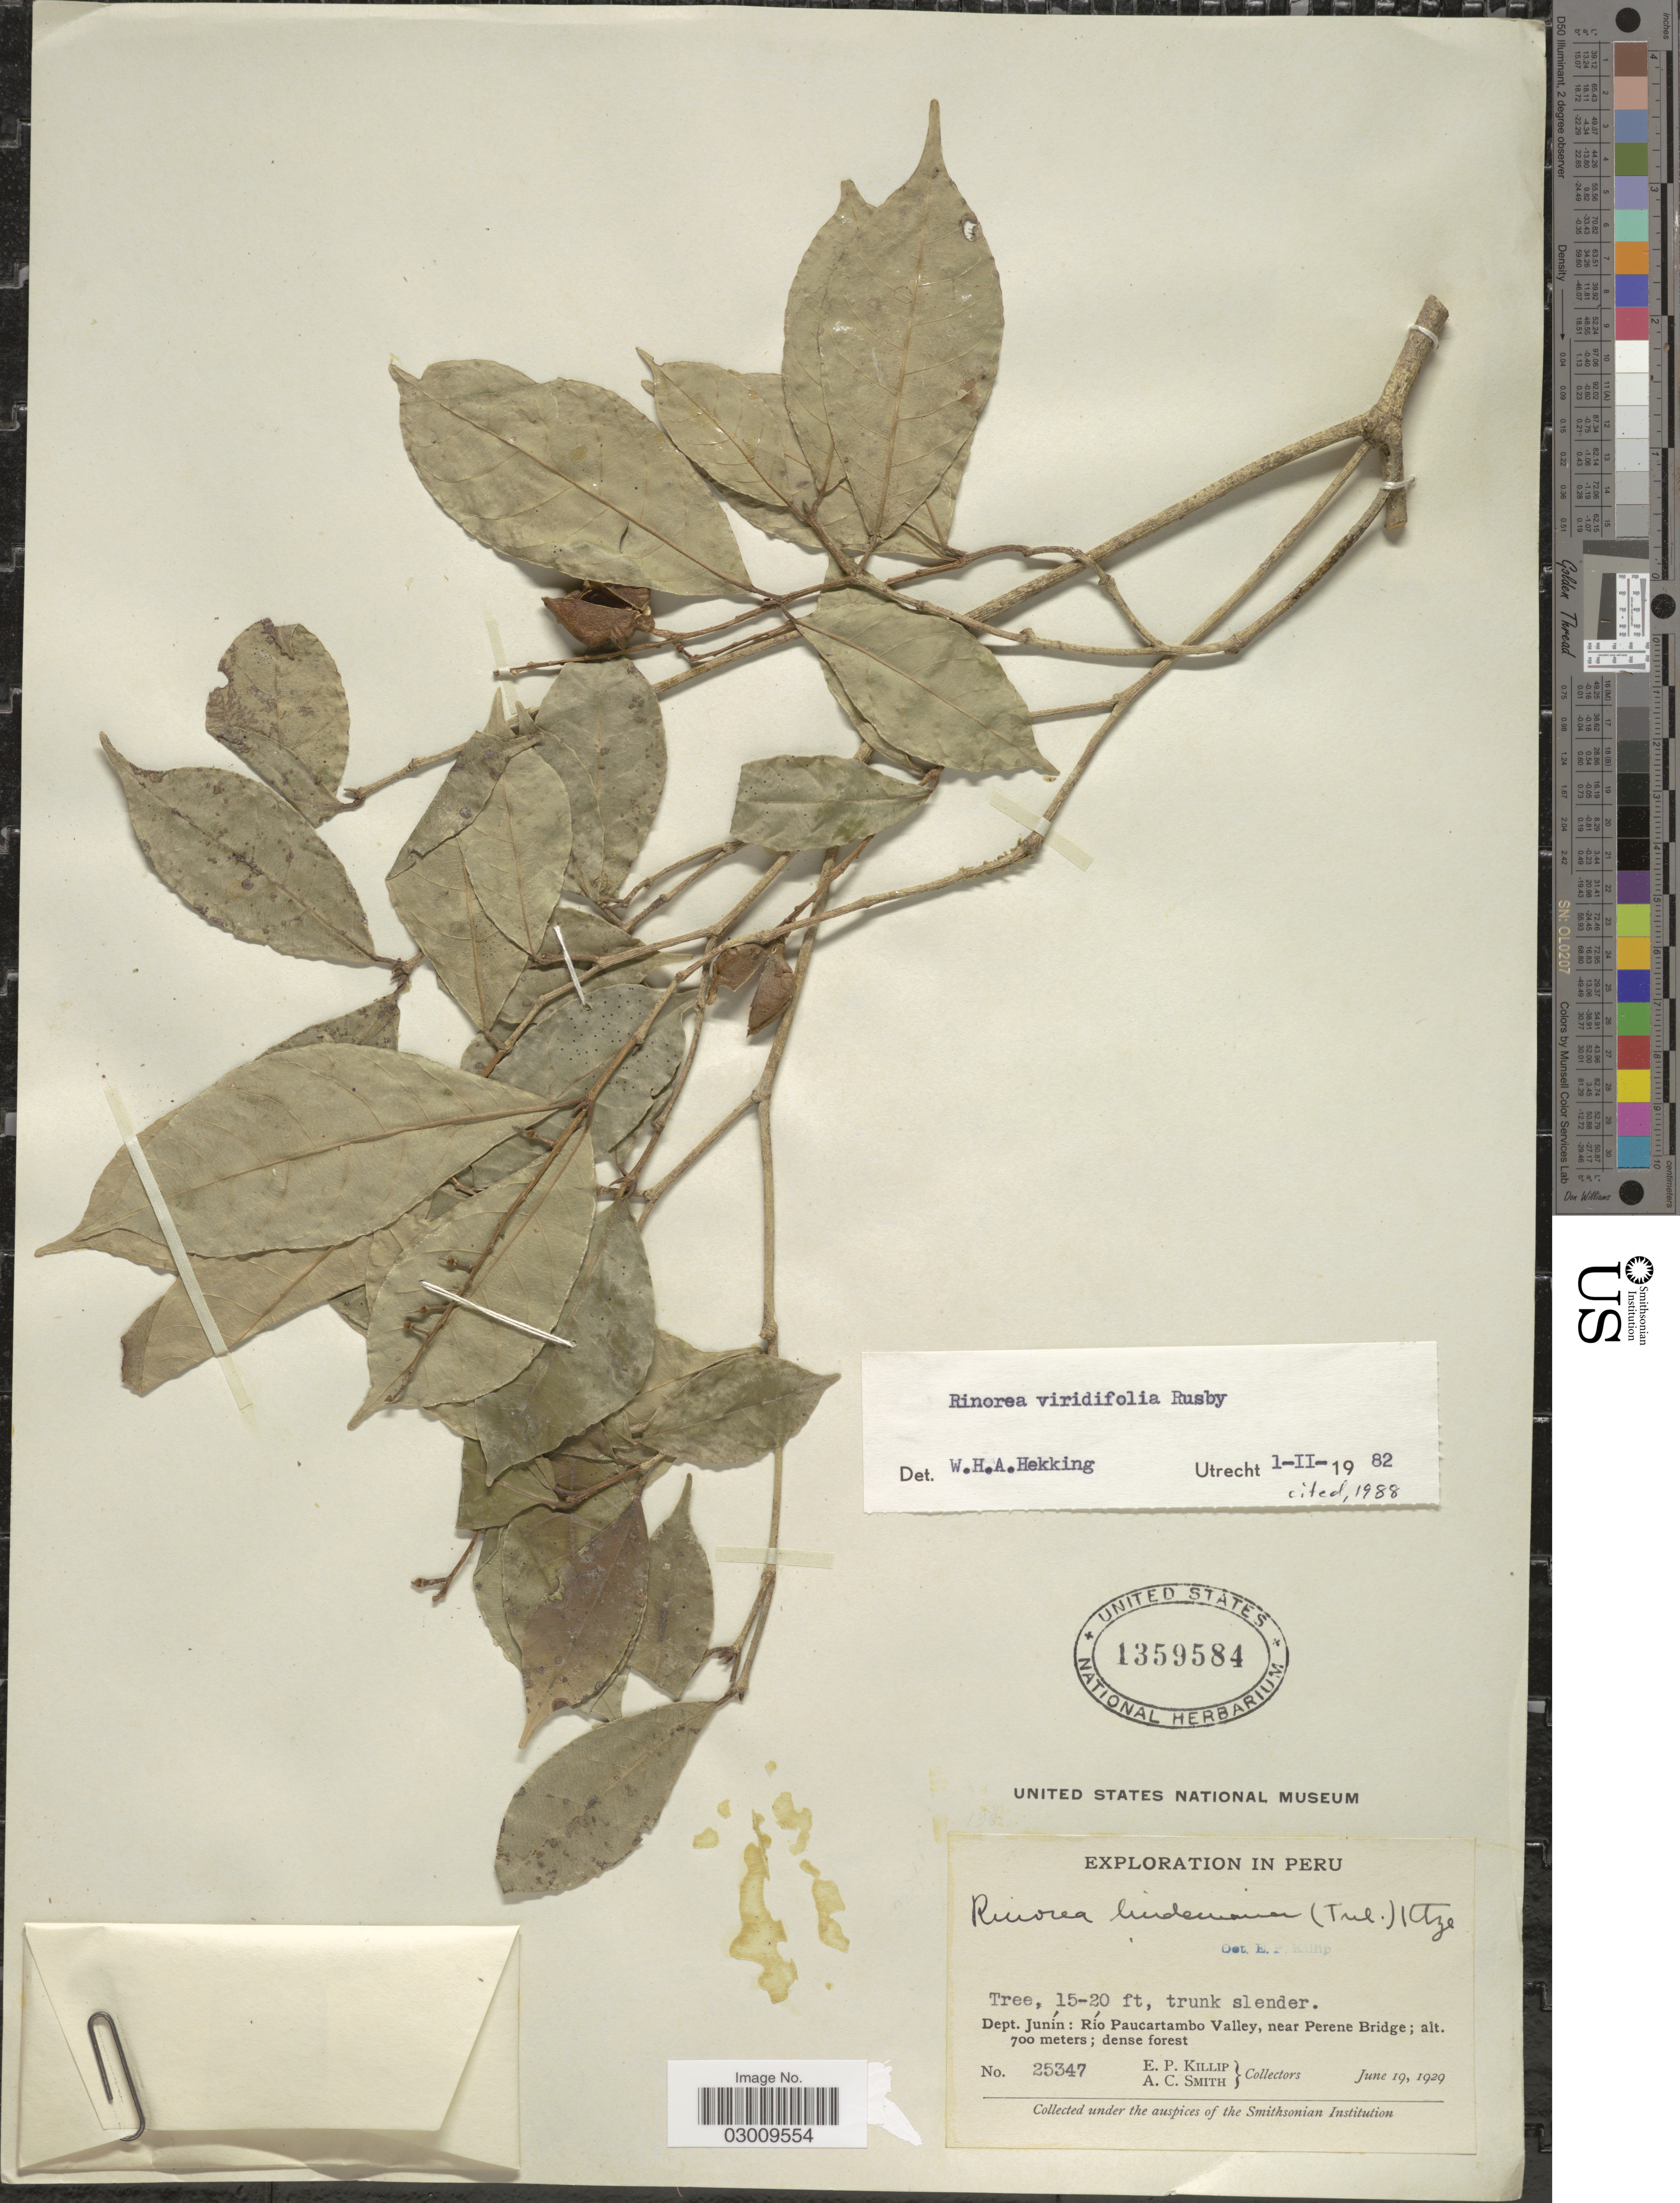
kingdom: Plantae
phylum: Tracheophyta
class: Magnoliopsida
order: Malpighiales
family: Violaceae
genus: Rinorea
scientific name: Rinorea viridifolia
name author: Rusby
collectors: E. P. Killip & A. C. Smith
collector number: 25347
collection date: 1929-06-19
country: Peru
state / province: Junín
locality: Dept. Junín: Río Paucartambo Valley, near Perene Bridge.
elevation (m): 700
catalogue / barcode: US 1359584